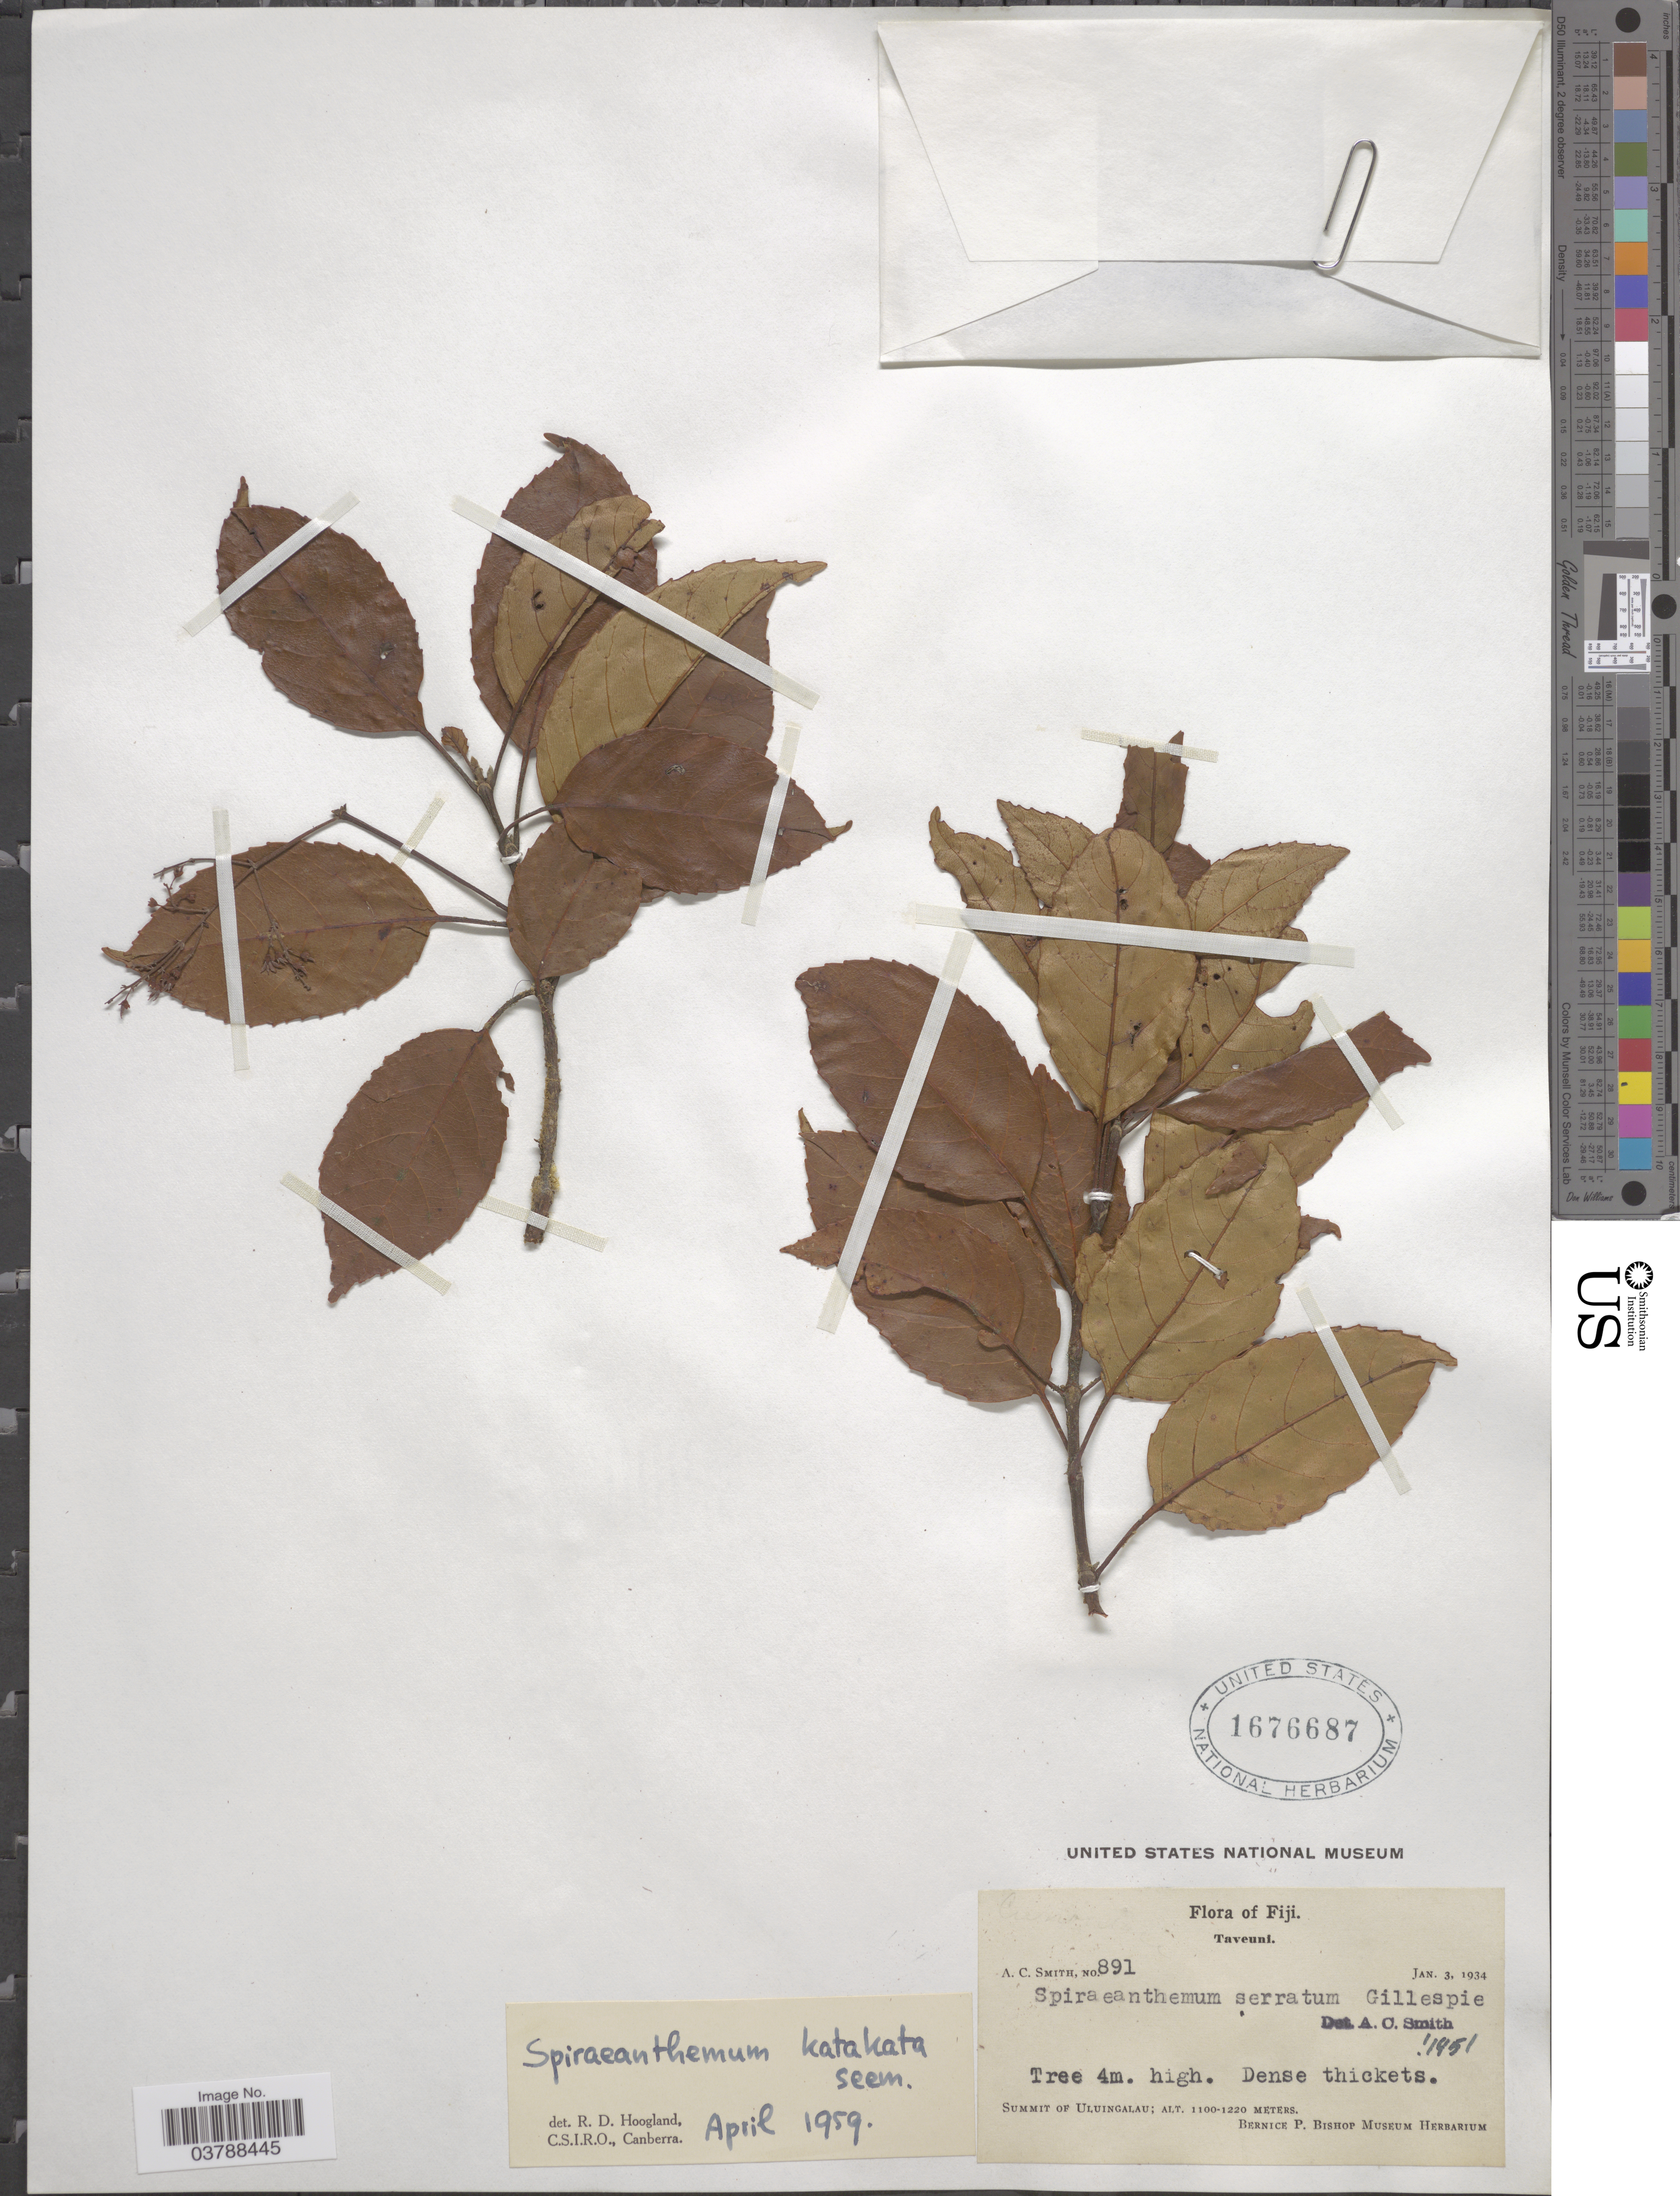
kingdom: Plantae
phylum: Tracheophyta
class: Magnoliopsida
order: Oxalidales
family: Cunoniaceae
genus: Spiraeanthemum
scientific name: Spiraeanthemum katakata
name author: Seem.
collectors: A. C. Smith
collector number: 891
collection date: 1934-01-03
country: Fiji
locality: Taveuni. Summit of Uluingalau.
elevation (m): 1100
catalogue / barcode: US 1676687